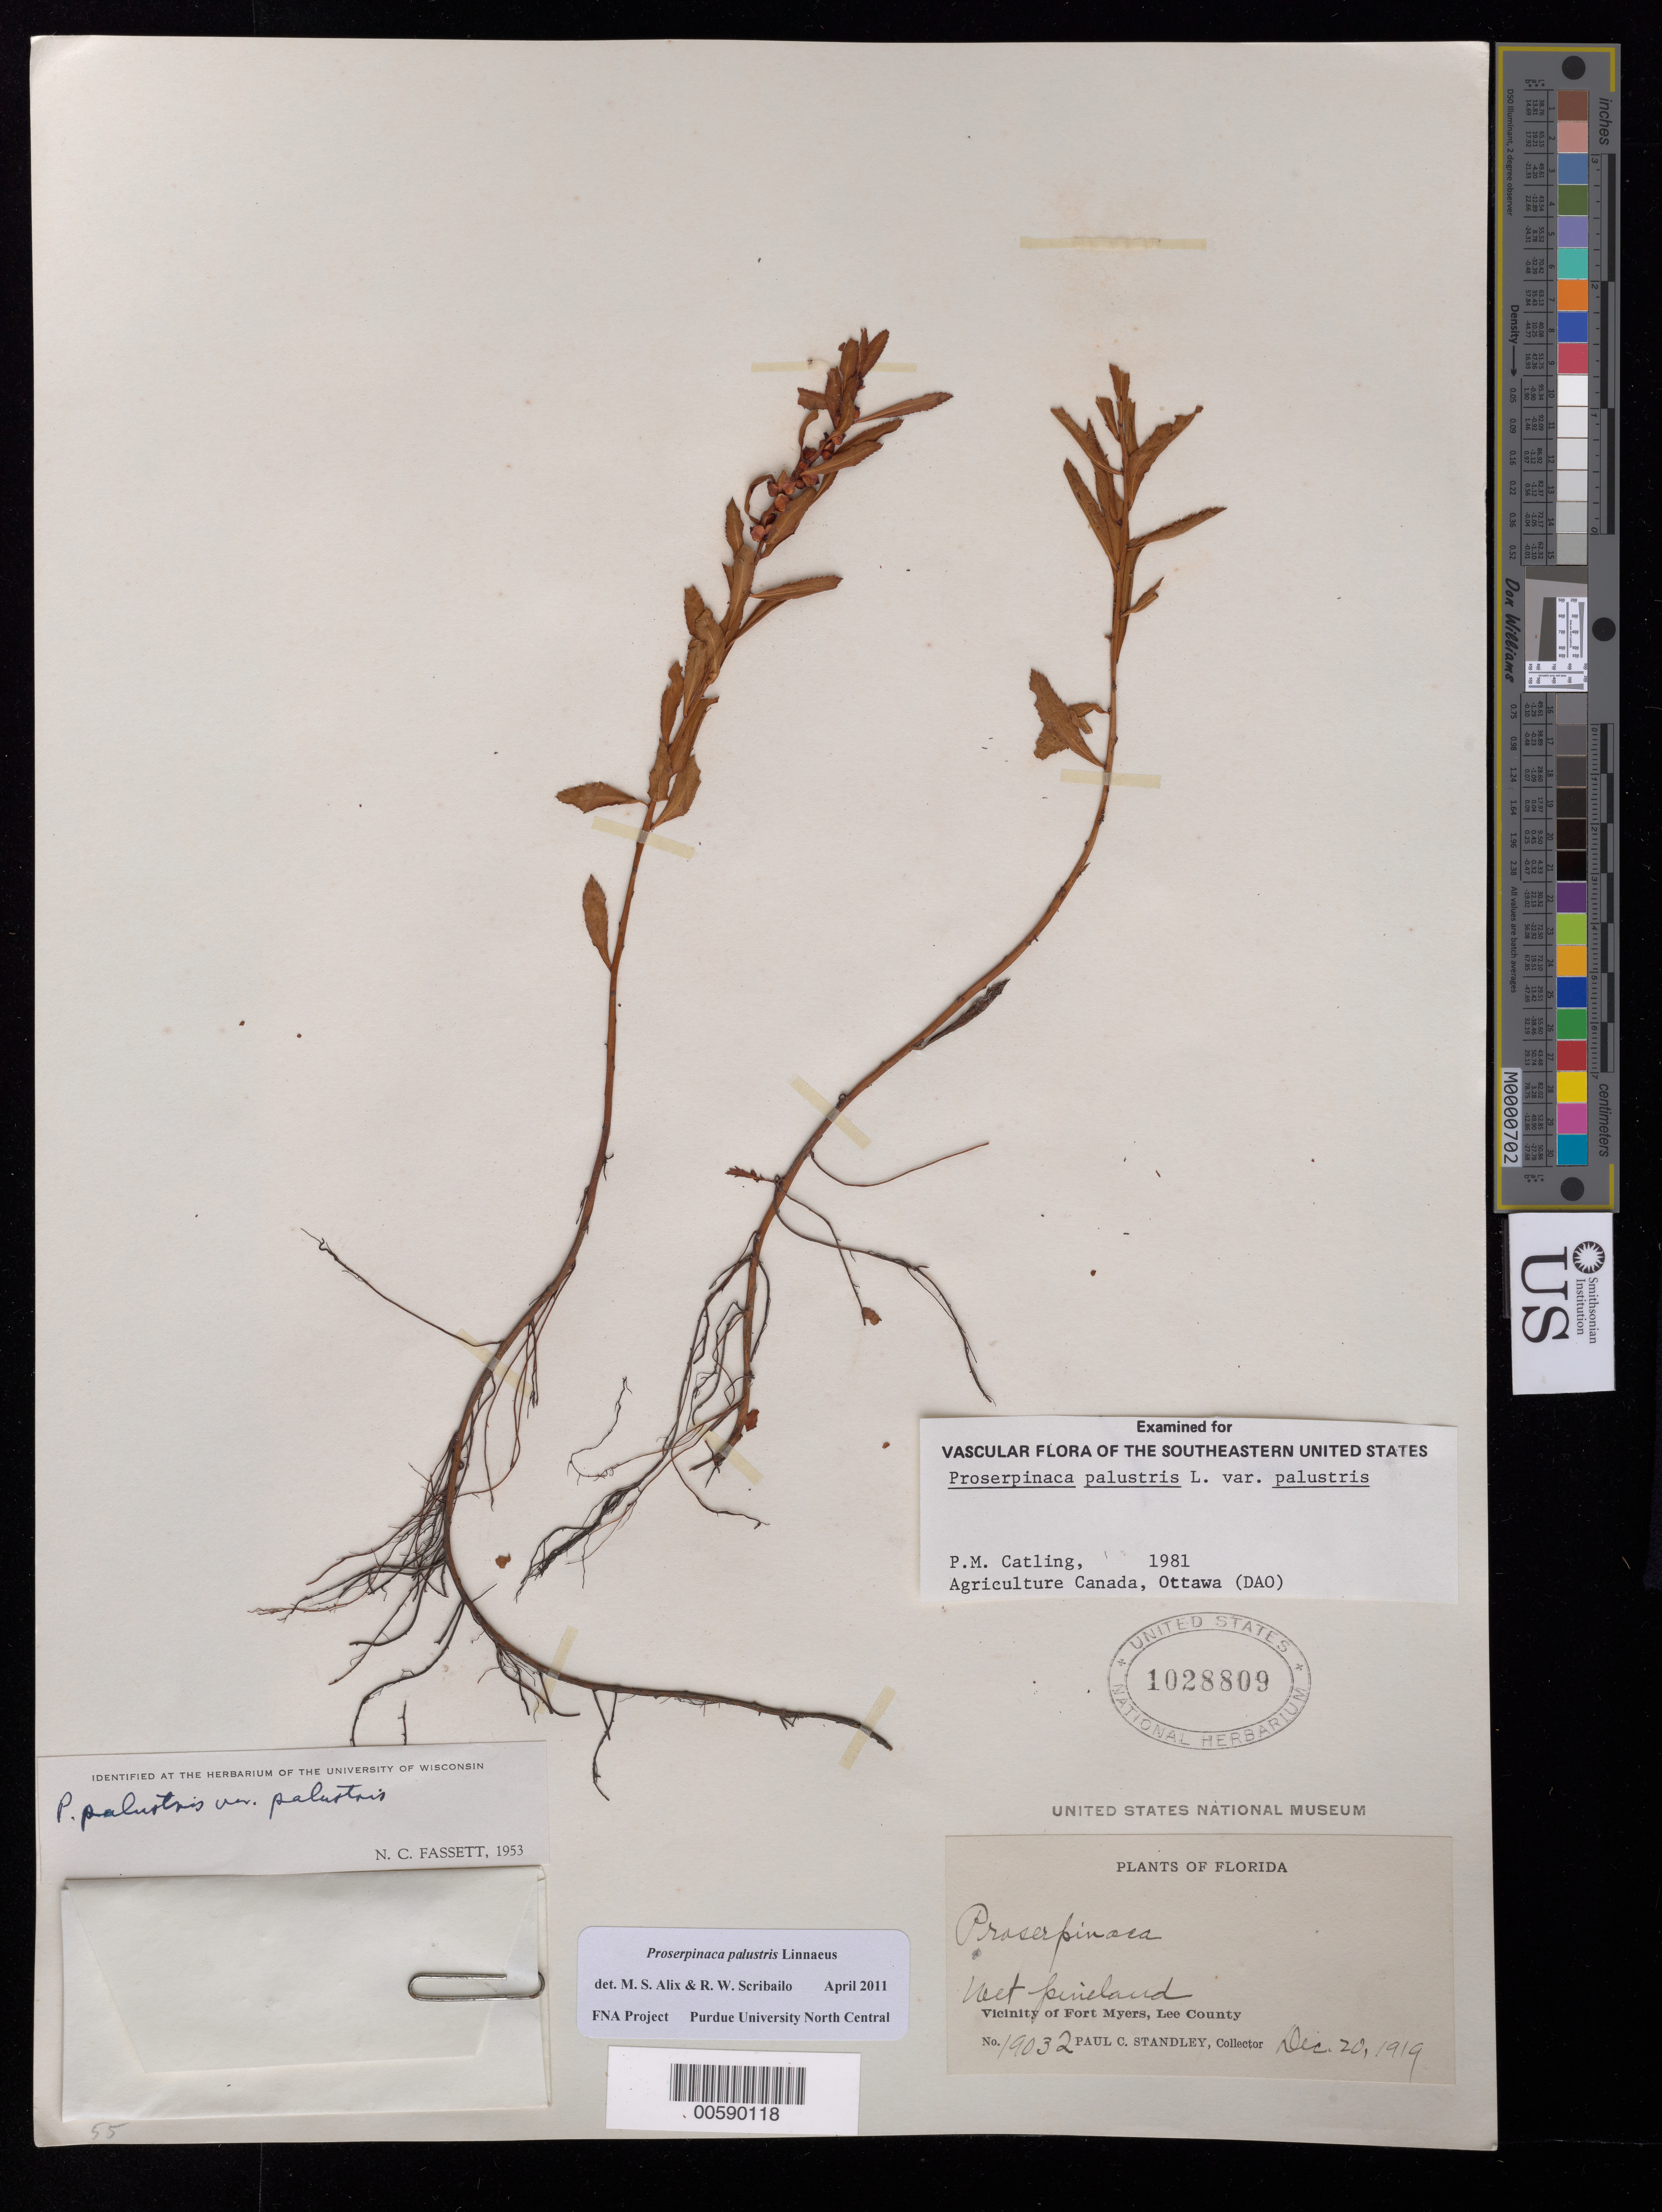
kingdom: Plantae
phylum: Tracheophyta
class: Magnoliopsida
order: Saxifragales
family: Haloragaceae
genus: Proserpinaca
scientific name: Proserpinaca palustris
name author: L.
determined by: Scribailo, R. W.; Alix, M. S.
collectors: P. C. Standley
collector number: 19032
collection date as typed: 20 Dec 1919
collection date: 1919-12-20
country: United States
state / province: Florida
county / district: Lee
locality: Fort Myers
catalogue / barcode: US 1028809